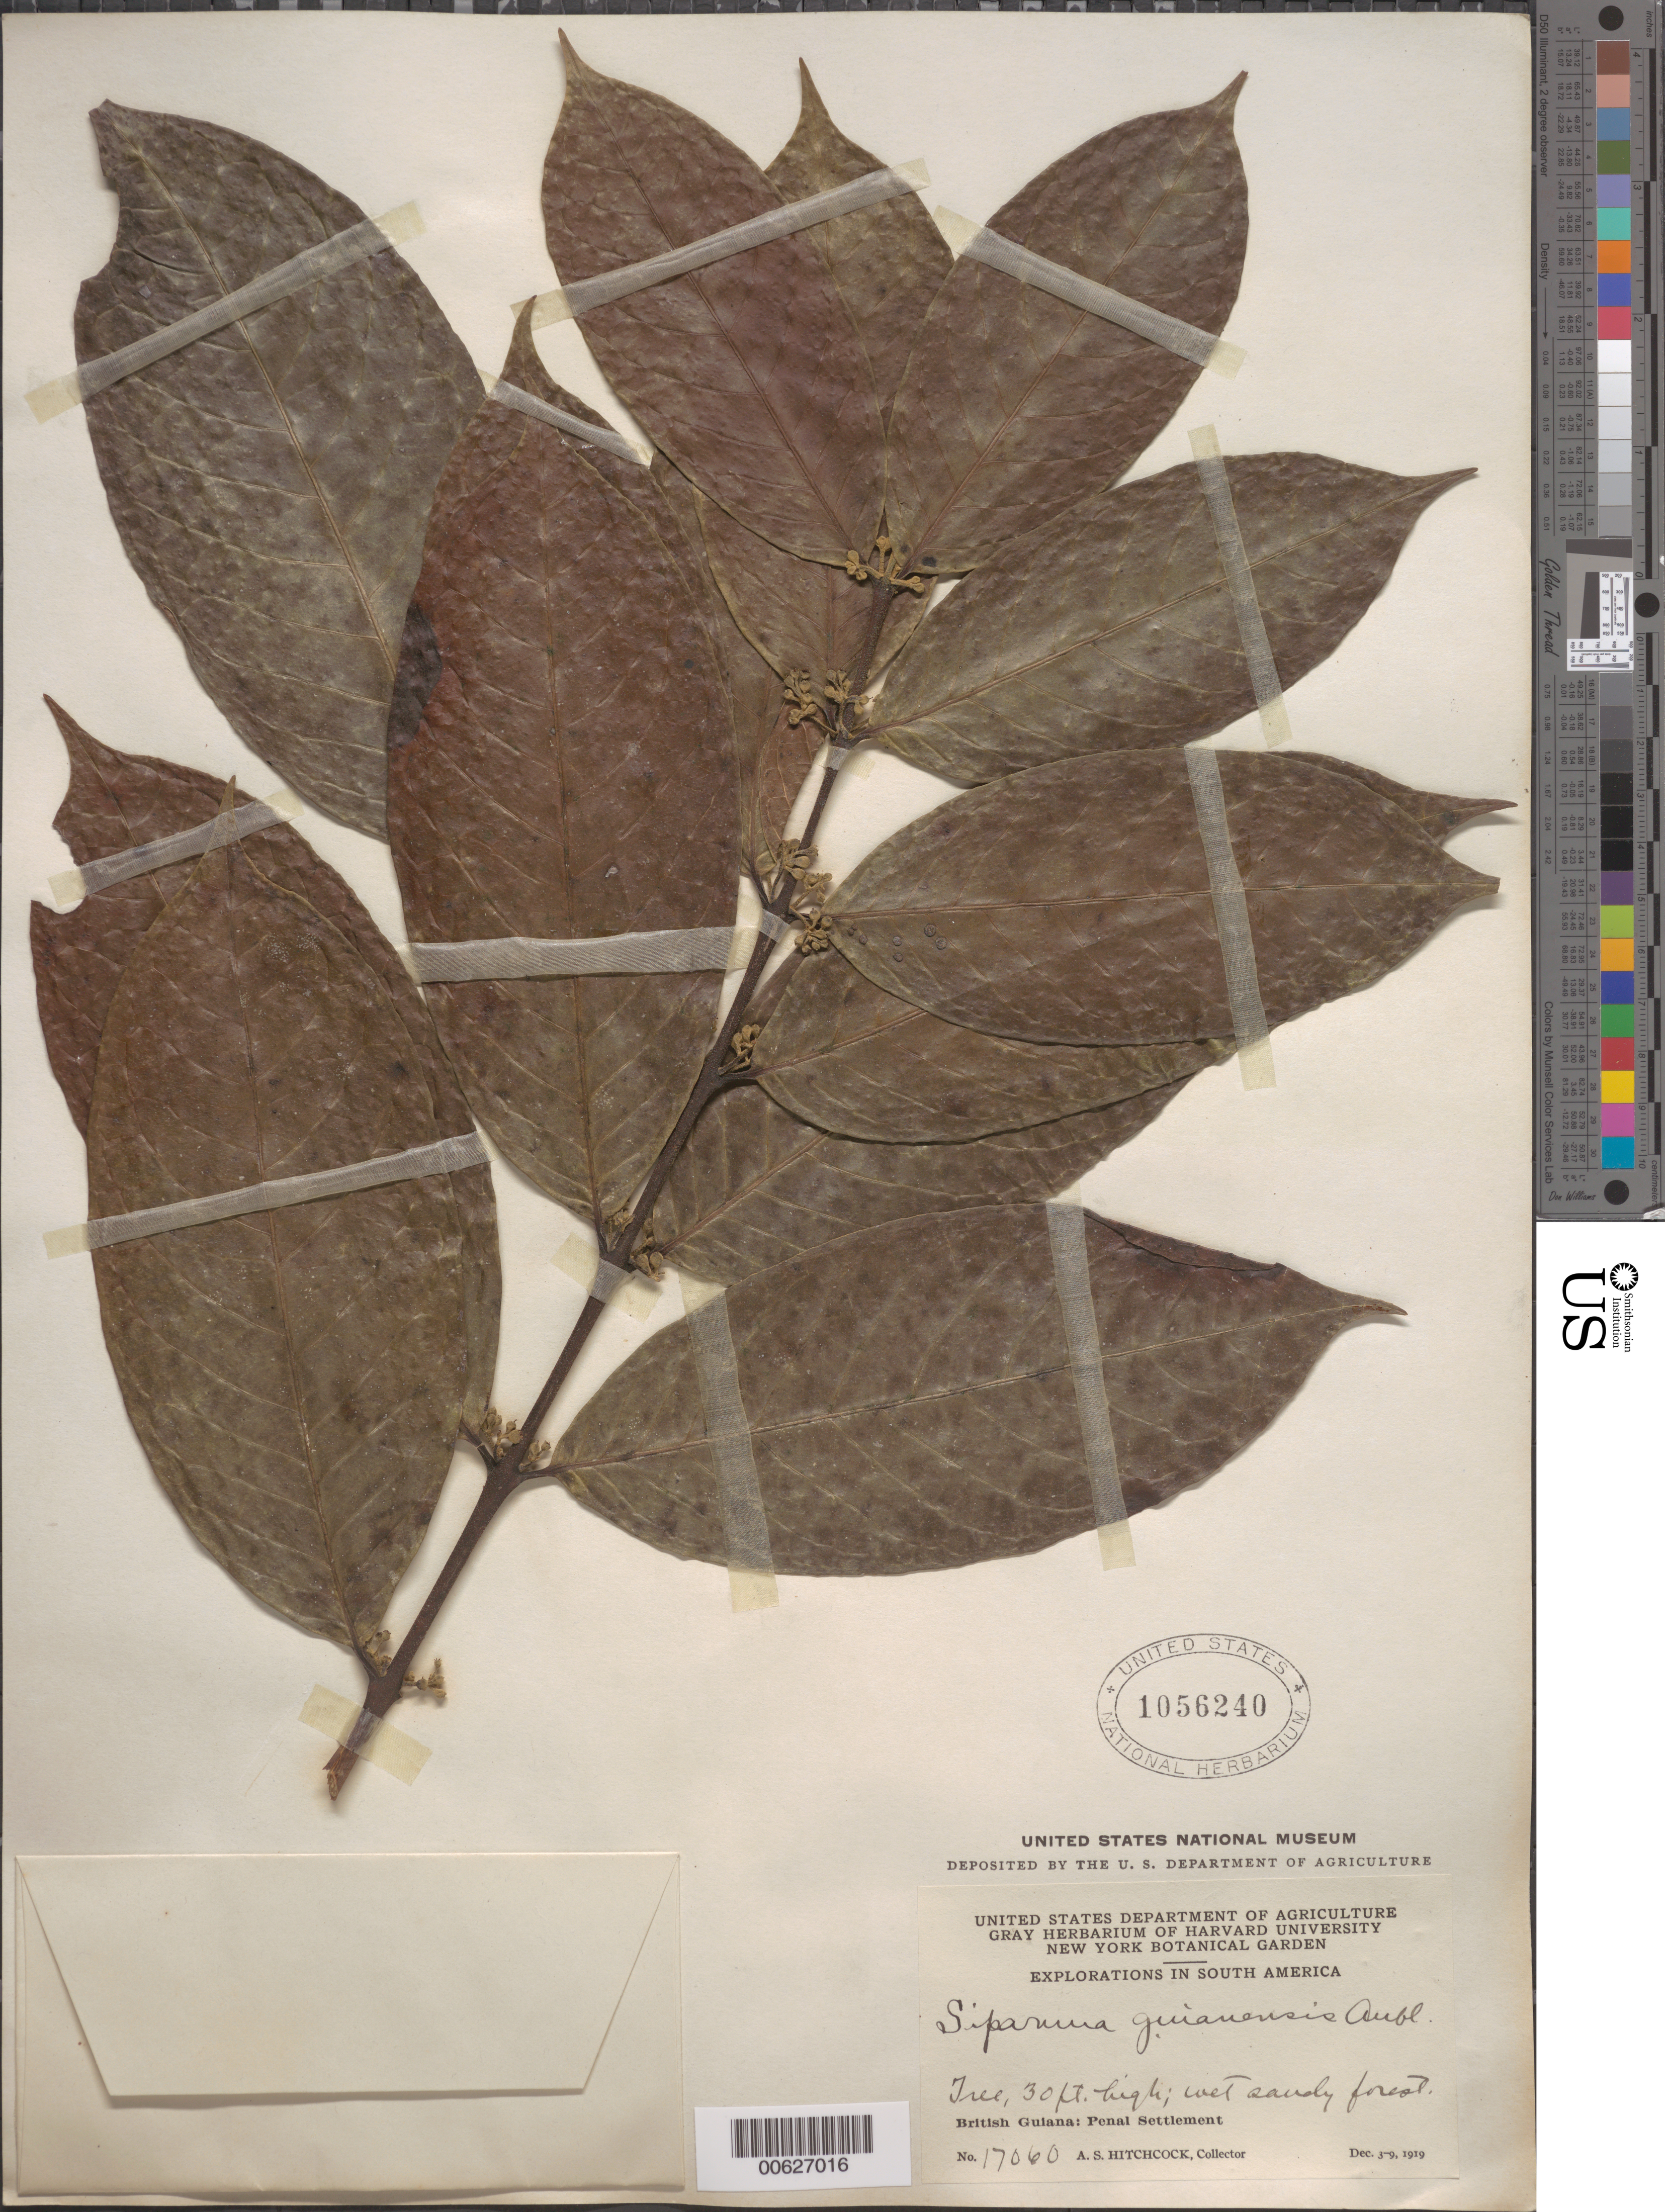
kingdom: Plantae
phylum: Tracheophyta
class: Magnoliopsida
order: Laurales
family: Siparunaceae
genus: Siparuna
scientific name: Siparuna guianensis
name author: Aubl.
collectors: A. S. Hitchcock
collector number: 17060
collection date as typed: Dec. 3-9, 1919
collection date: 1919-12-03/1919-12-09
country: Guyana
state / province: Cuyuni-Mazaruni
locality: Penal Settlement, on W side of Essequibo River, near mouth of Mazaruni River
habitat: Wet sandy forest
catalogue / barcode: US 1056240